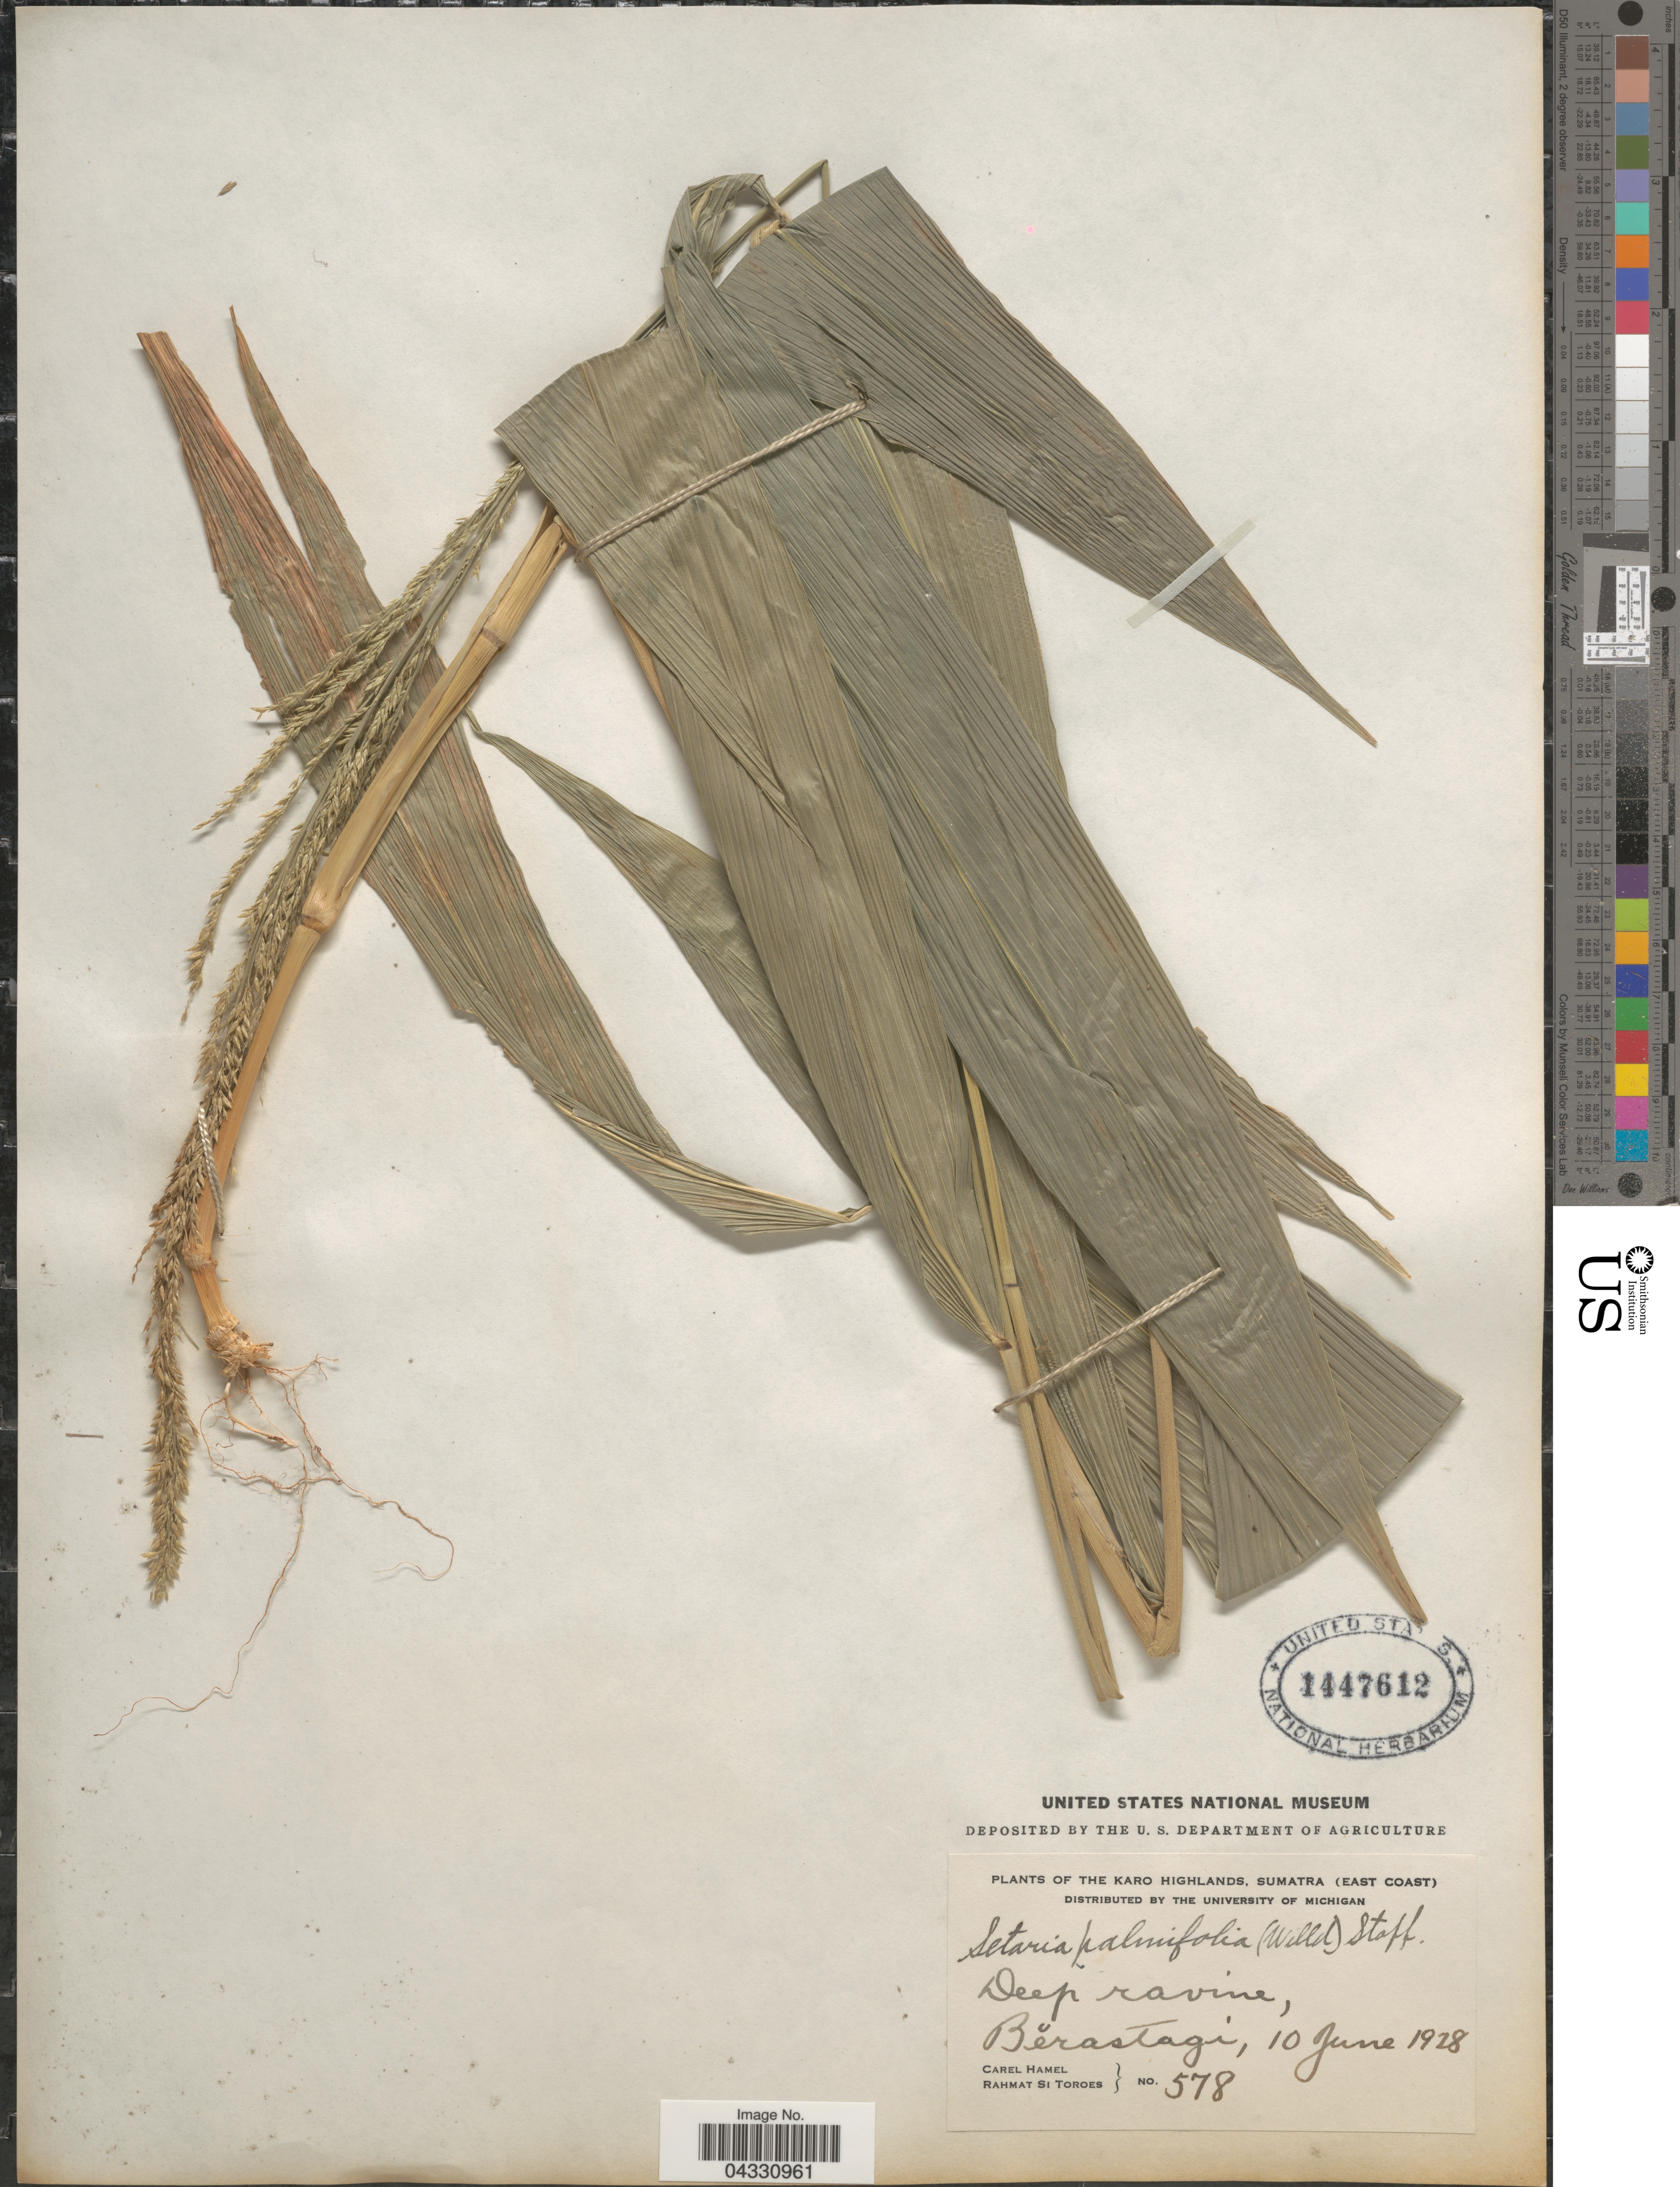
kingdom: Plantae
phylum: Tracheophyta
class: Liliopsida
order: Poales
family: Poaceae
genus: Setaria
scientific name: Setaria palmifolia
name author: (J. Koenig) Stapf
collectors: C. Hamel & Rahmat Si Boeea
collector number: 578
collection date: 1928-06-10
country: Indonesia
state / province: Sumatra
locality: The Karo Highlands, Sumatra (East Coast). Běrastagi.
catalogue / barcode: US 1447612